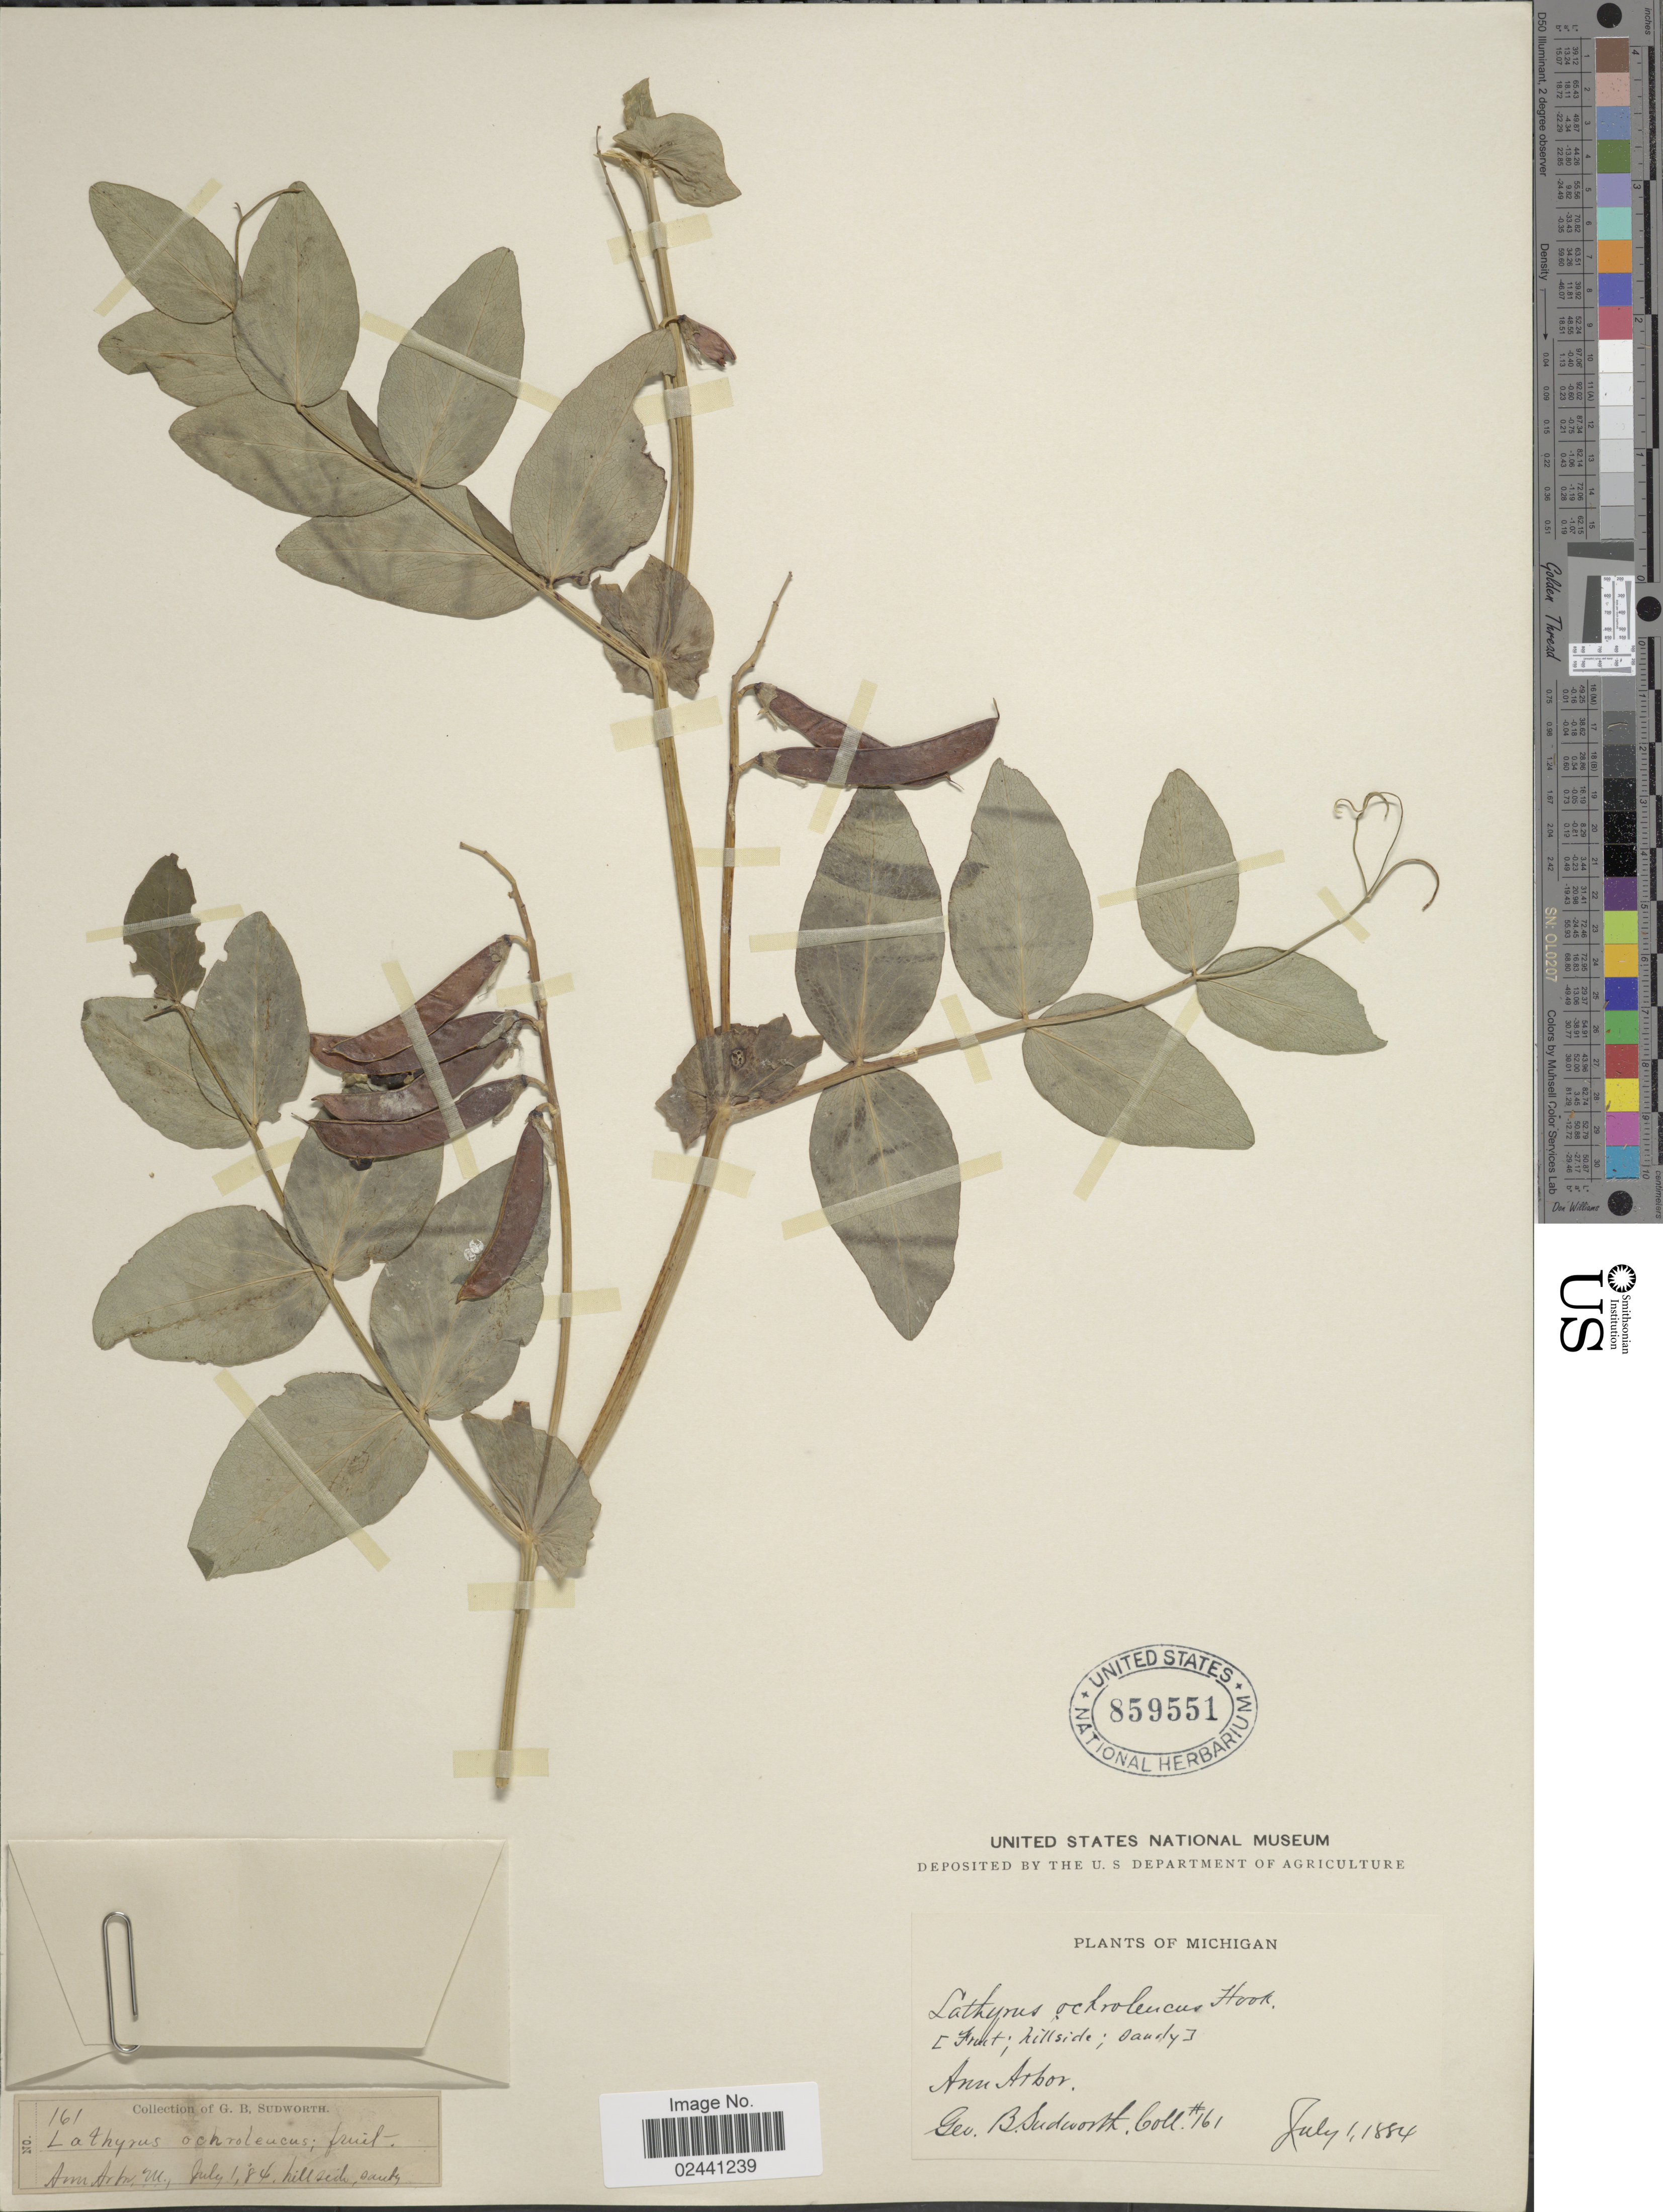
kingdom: Plantae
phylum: Tracheophyta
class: Magnoliopsida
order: Fabales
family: Fabaceae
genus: Lathyrus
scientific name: Lathyrus ochroleucus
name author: Hook.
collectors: G. B. Sudworth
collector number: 161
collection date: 1884-07-01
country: United States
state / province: Michigan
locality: Ann Arbor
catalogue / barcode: US 859551